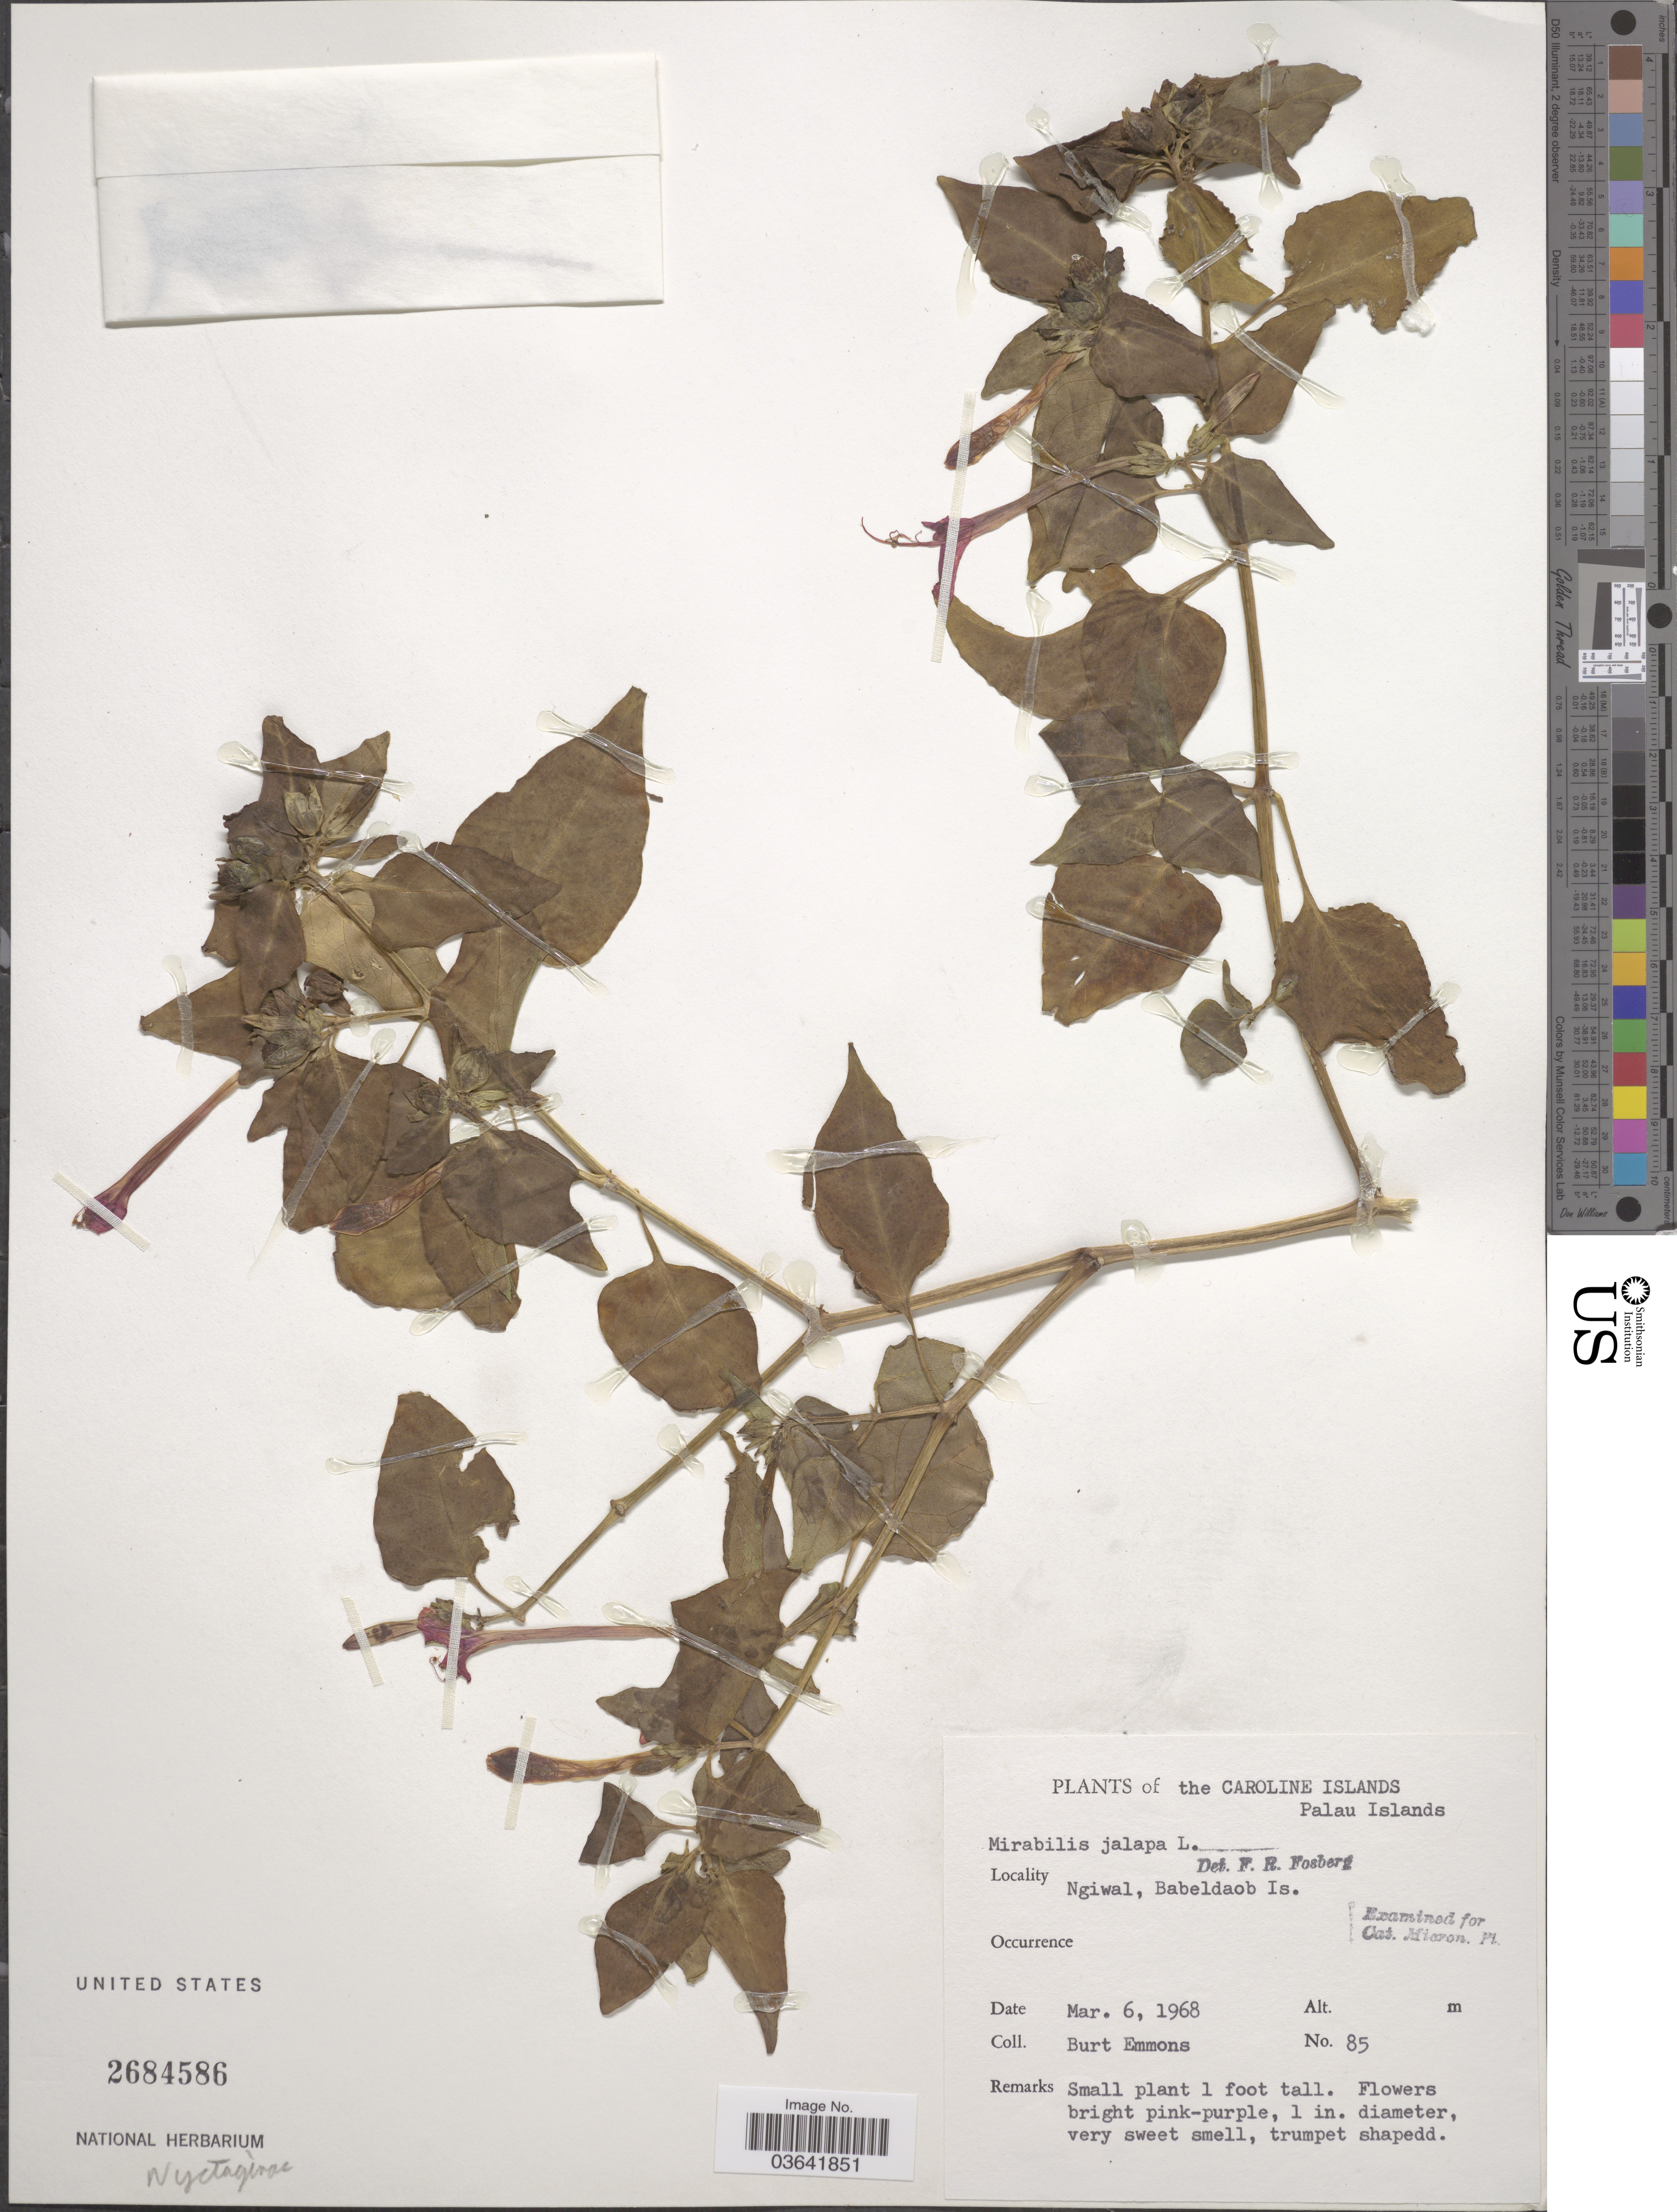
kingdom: Plantae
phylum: Tracheophyta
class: Magnoliopsida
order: Caryophyllales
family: Nyctaginaceae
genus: Mirabilis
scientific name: Mirabilis jalapa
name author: L.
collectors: B. Emmons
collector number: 85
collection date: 1968-03-06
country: Palau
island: Babeldaob [Babelthuap]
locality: The Caroline Islands. Palau Islands. Ngiwal, Babeldaob Is.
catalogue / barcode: US 2684586